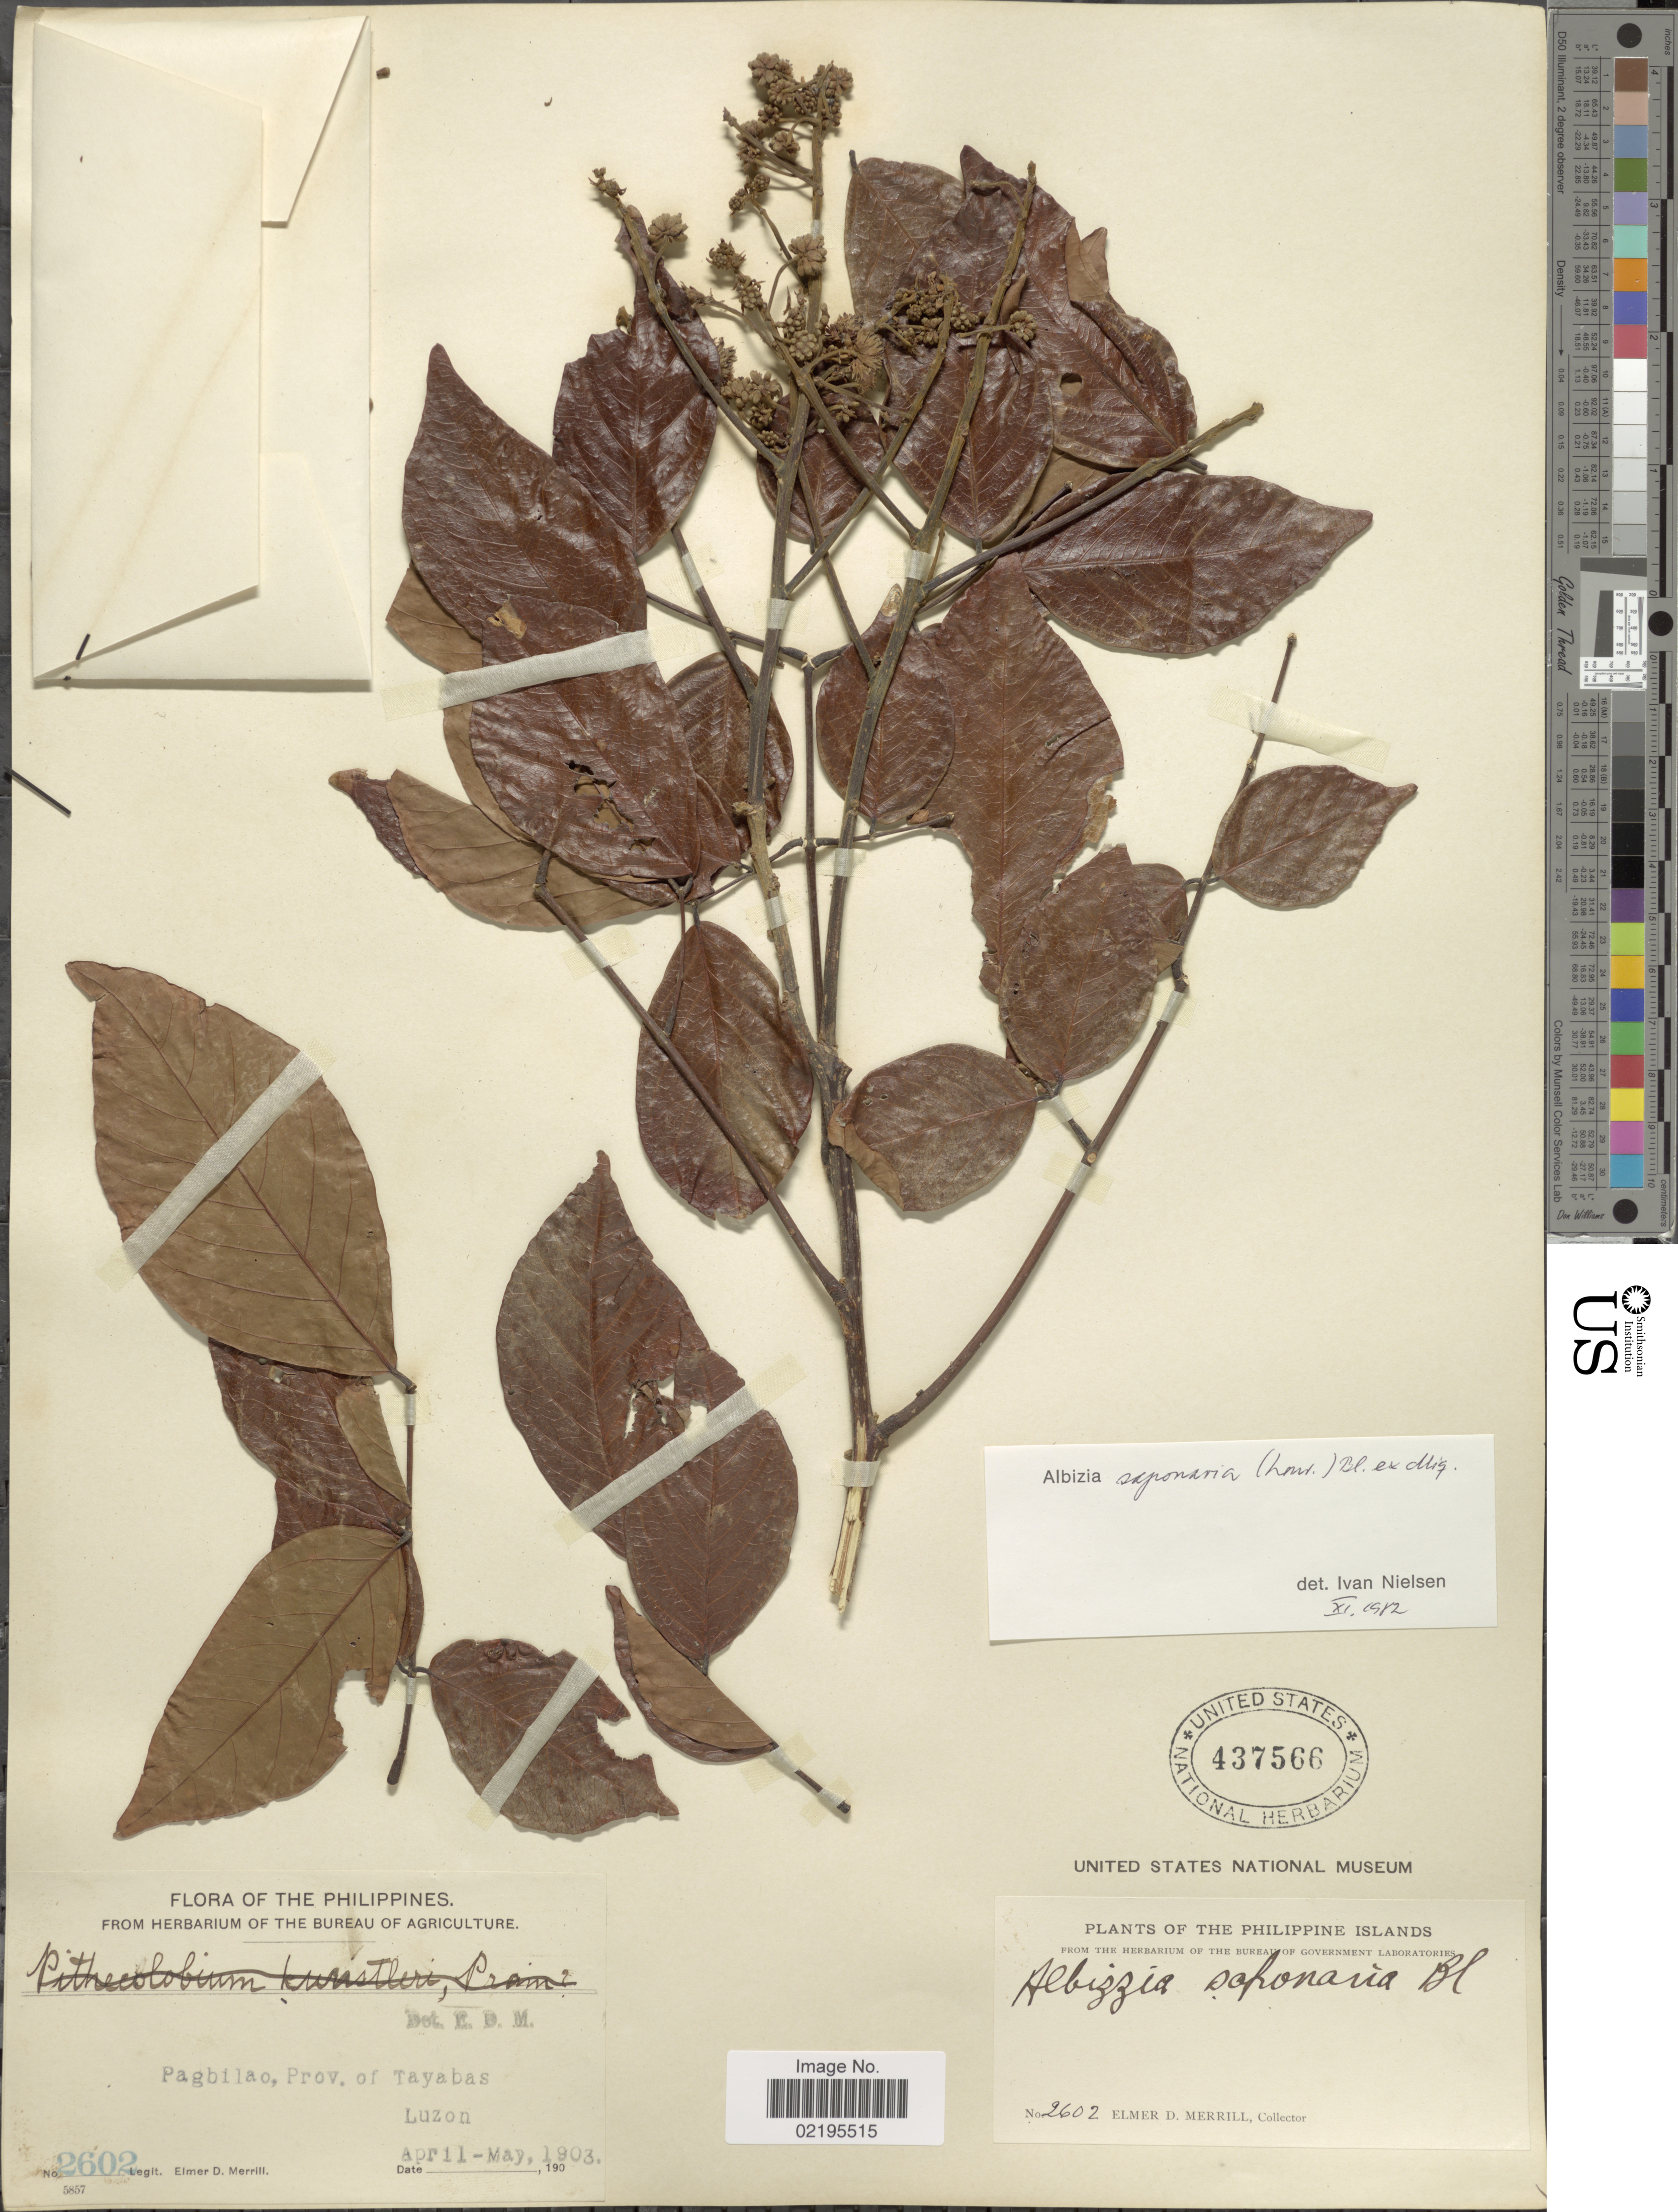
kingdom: Plantae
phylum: Tracheophyta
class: Magnoliopsida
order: Fabales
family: Fabaceae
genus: Albizia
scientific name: Albizia saponaria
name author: (Lour.) Blume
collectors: E. D. Merrill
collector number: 2602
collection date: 1903-04/1903-05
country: Philippines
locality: Pagbillao, Prov. of Tayabas, Luzon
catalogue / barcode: US 437566